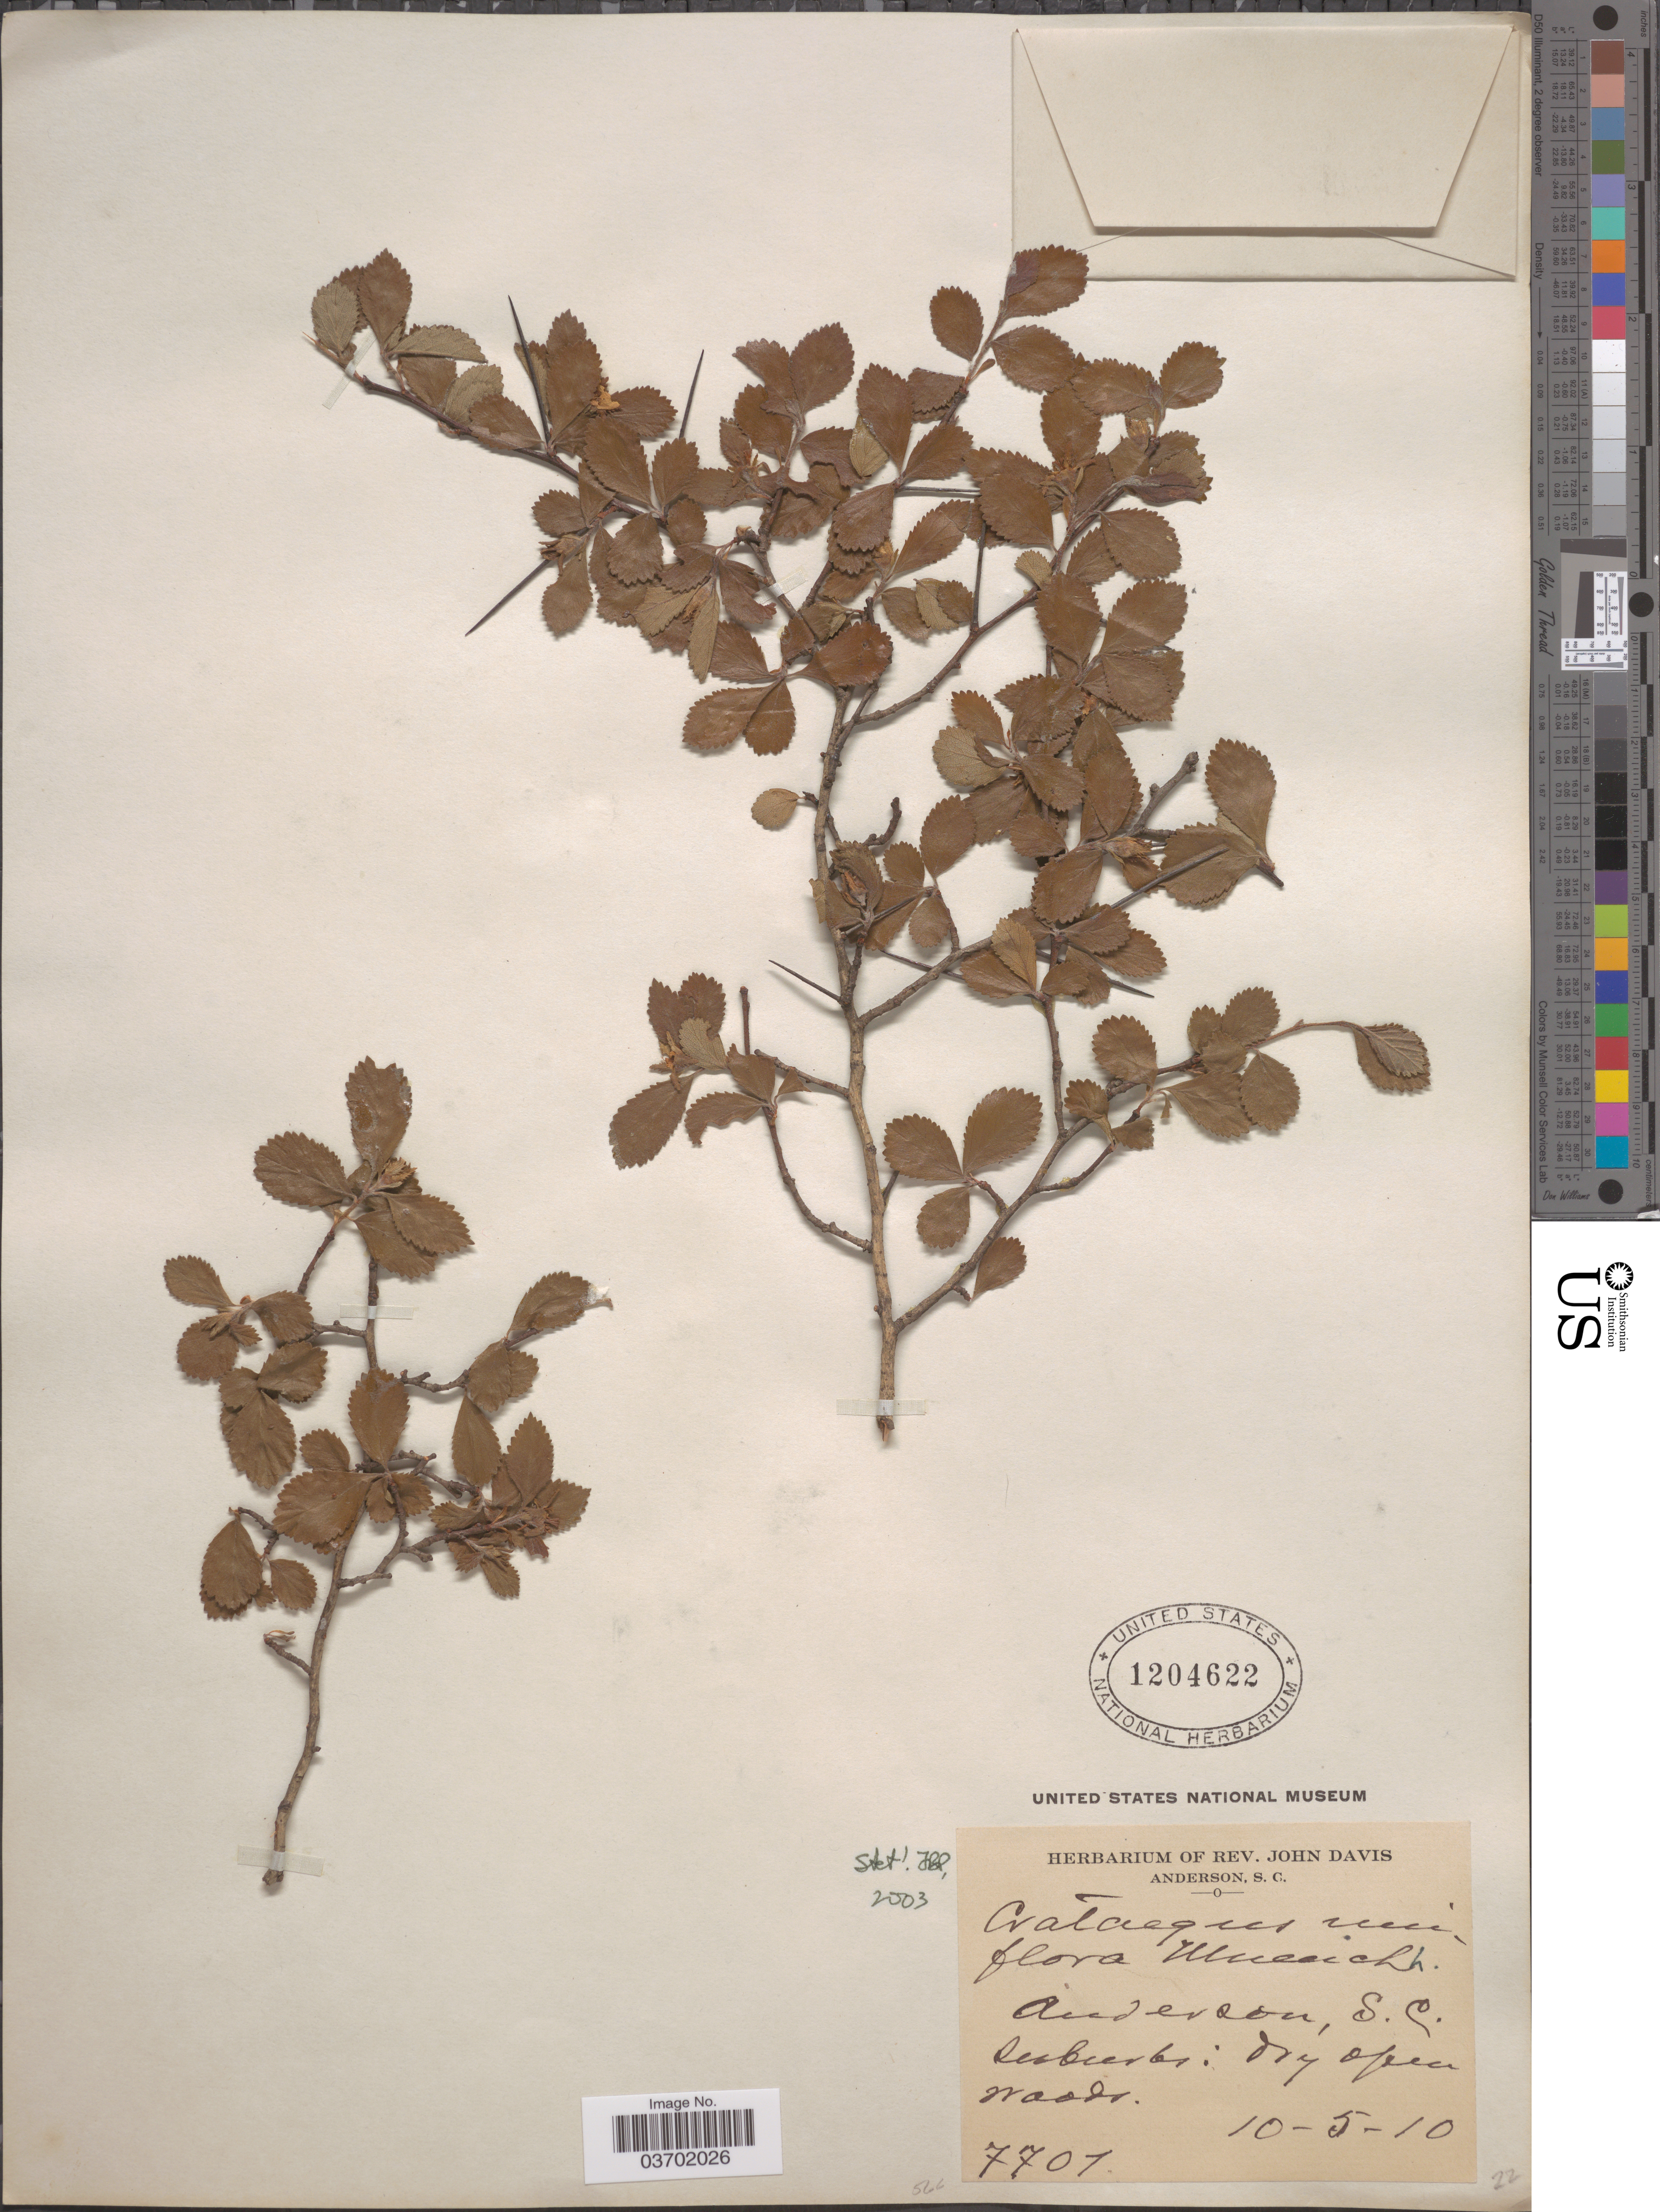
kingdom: Plantae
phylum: Tracheophyta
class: Magnoliopsida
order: Rosales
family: Rosaceae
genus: Crataegus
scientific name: Crataegus uniflora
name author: Münchh.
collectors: ex herb. Rev. John Davis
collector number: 7701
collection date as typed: Transcribed d/m/y: 5/10/10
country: United States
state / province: South Carolina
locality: Anderson.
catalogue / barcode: US 1204622